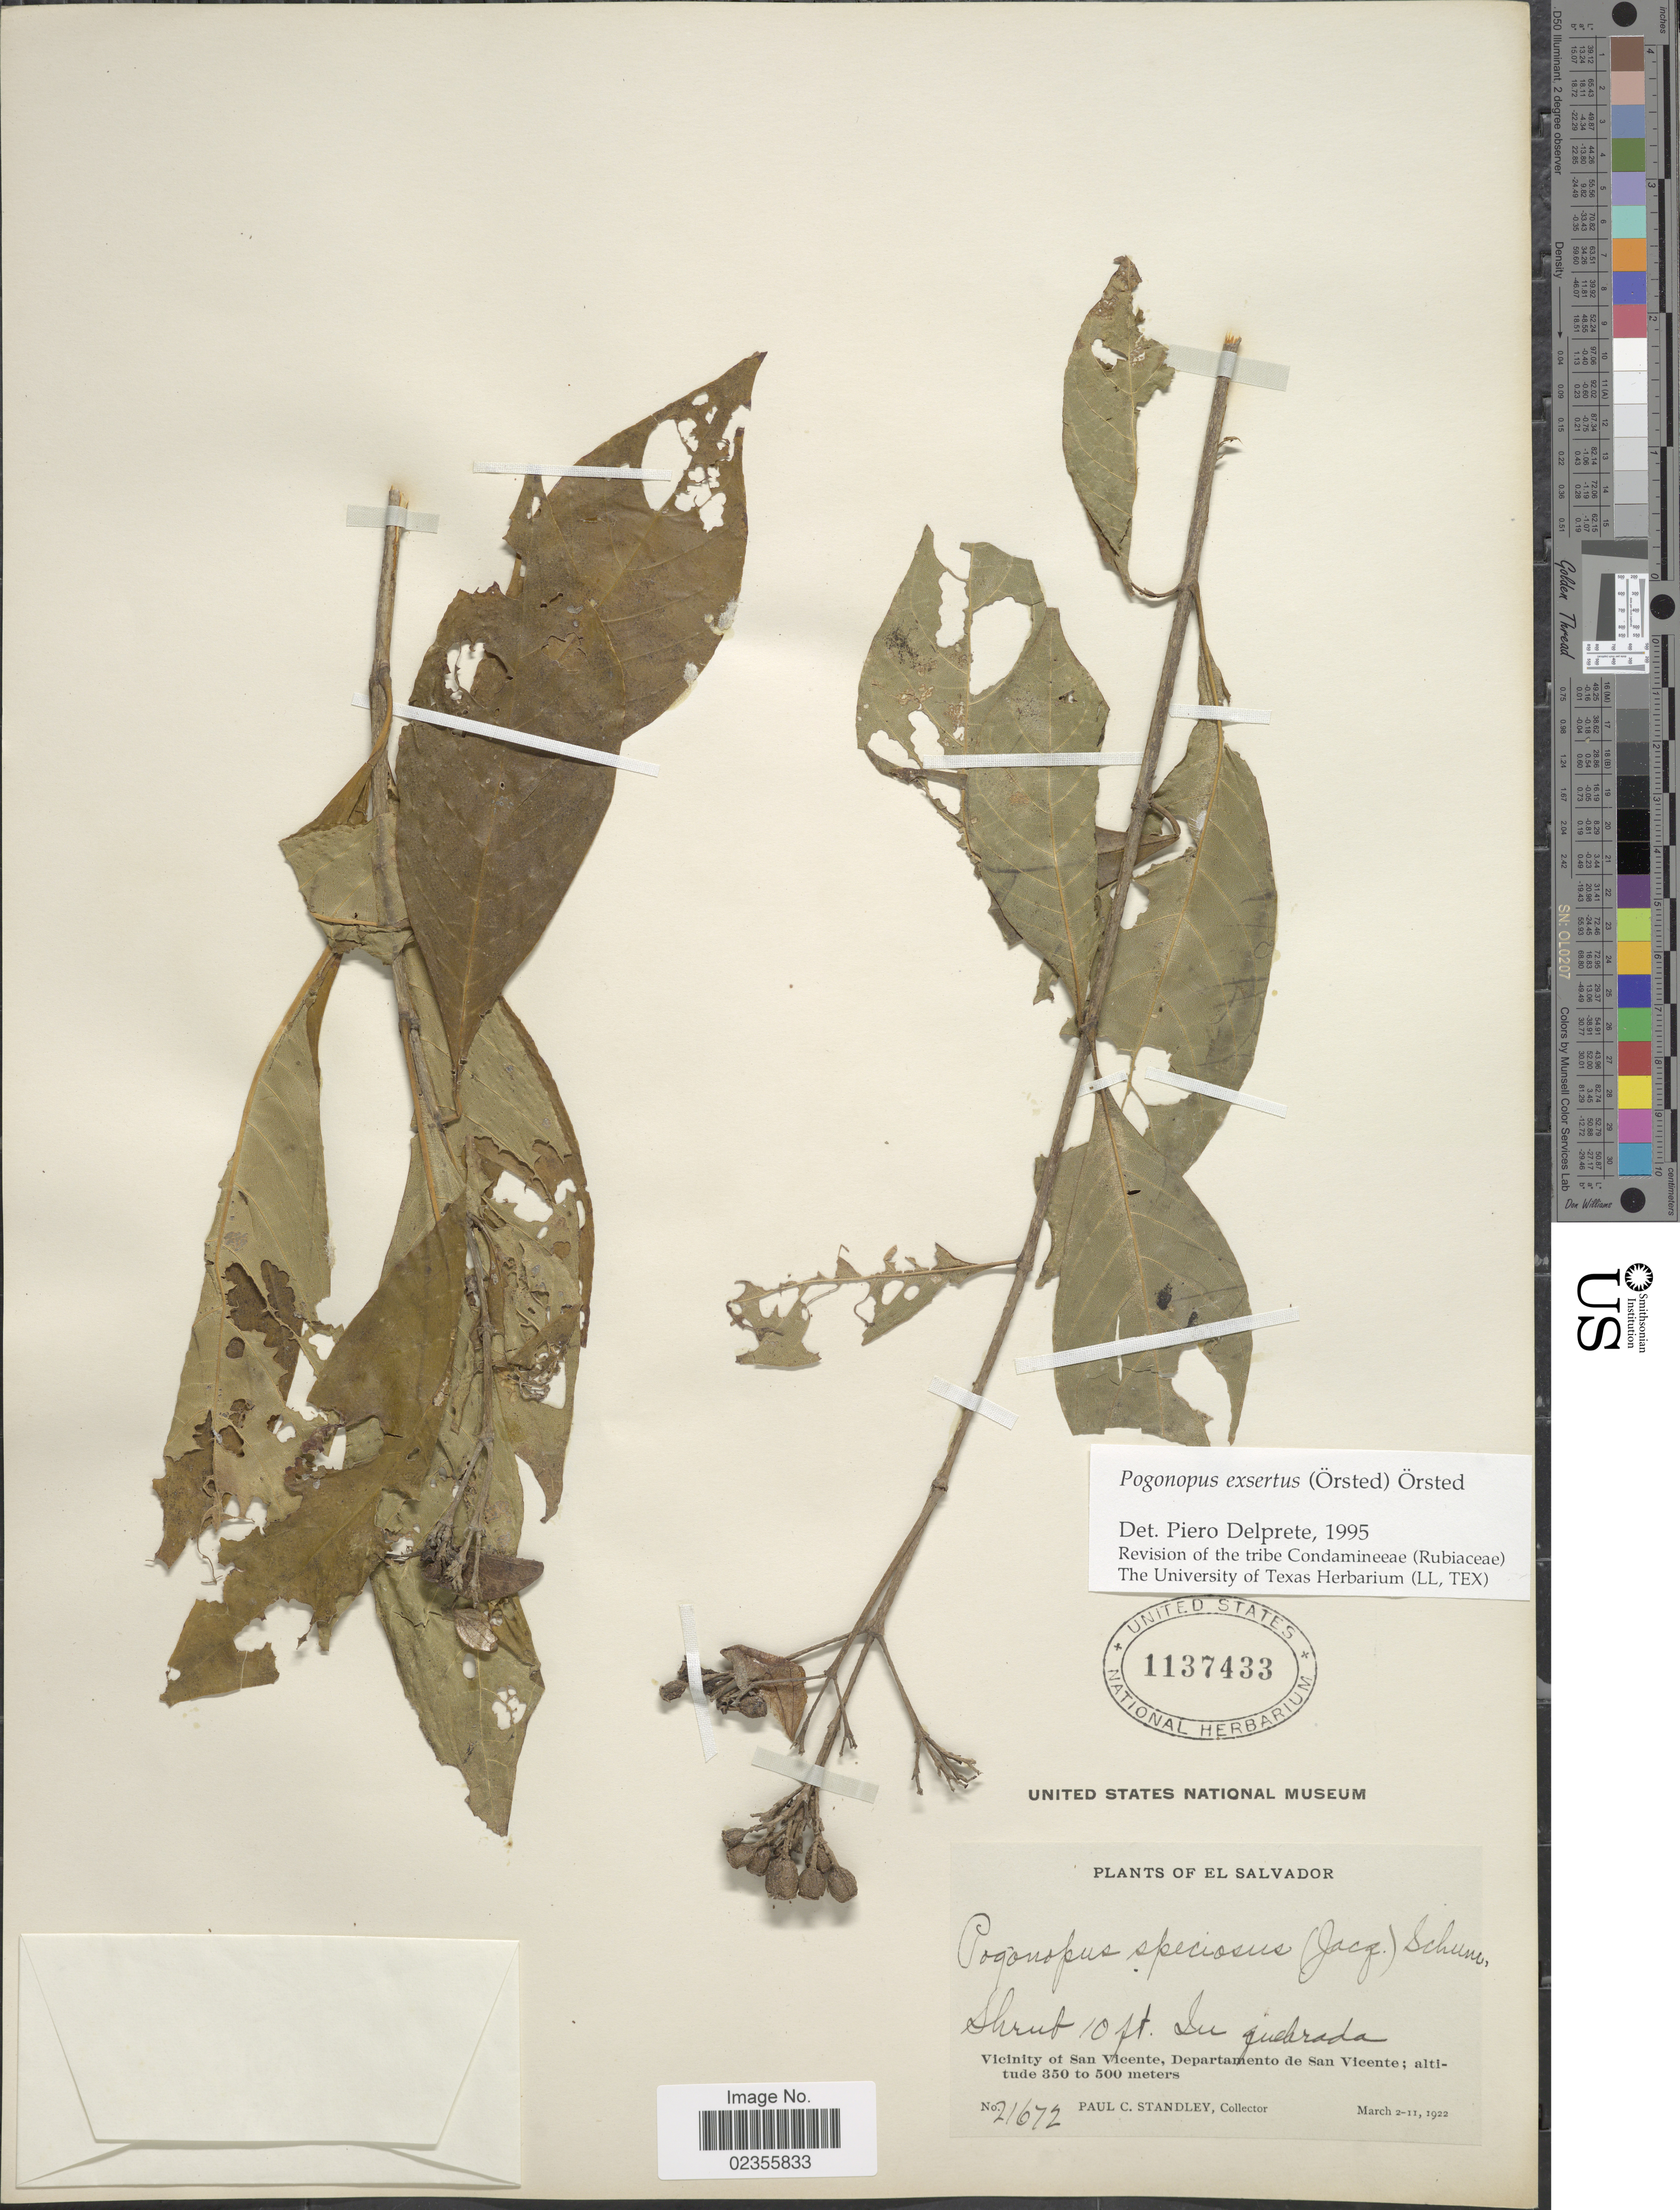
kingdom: Plantae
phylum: Tracheophyta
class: Magnoliopsida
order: Gentianales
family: Rubiaceae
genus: Pogonopus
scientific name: Pogonopus exsertus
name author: (Oerst.) Oerst.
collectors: P. C. Standley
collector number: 21672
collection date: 1922-03-02/1922-03-11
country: El Salvador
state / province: San Vincente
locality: Vicinity of San Vicente, in quebrada, Departamento de San Vicente.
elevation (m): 350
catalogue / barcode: US 1137433